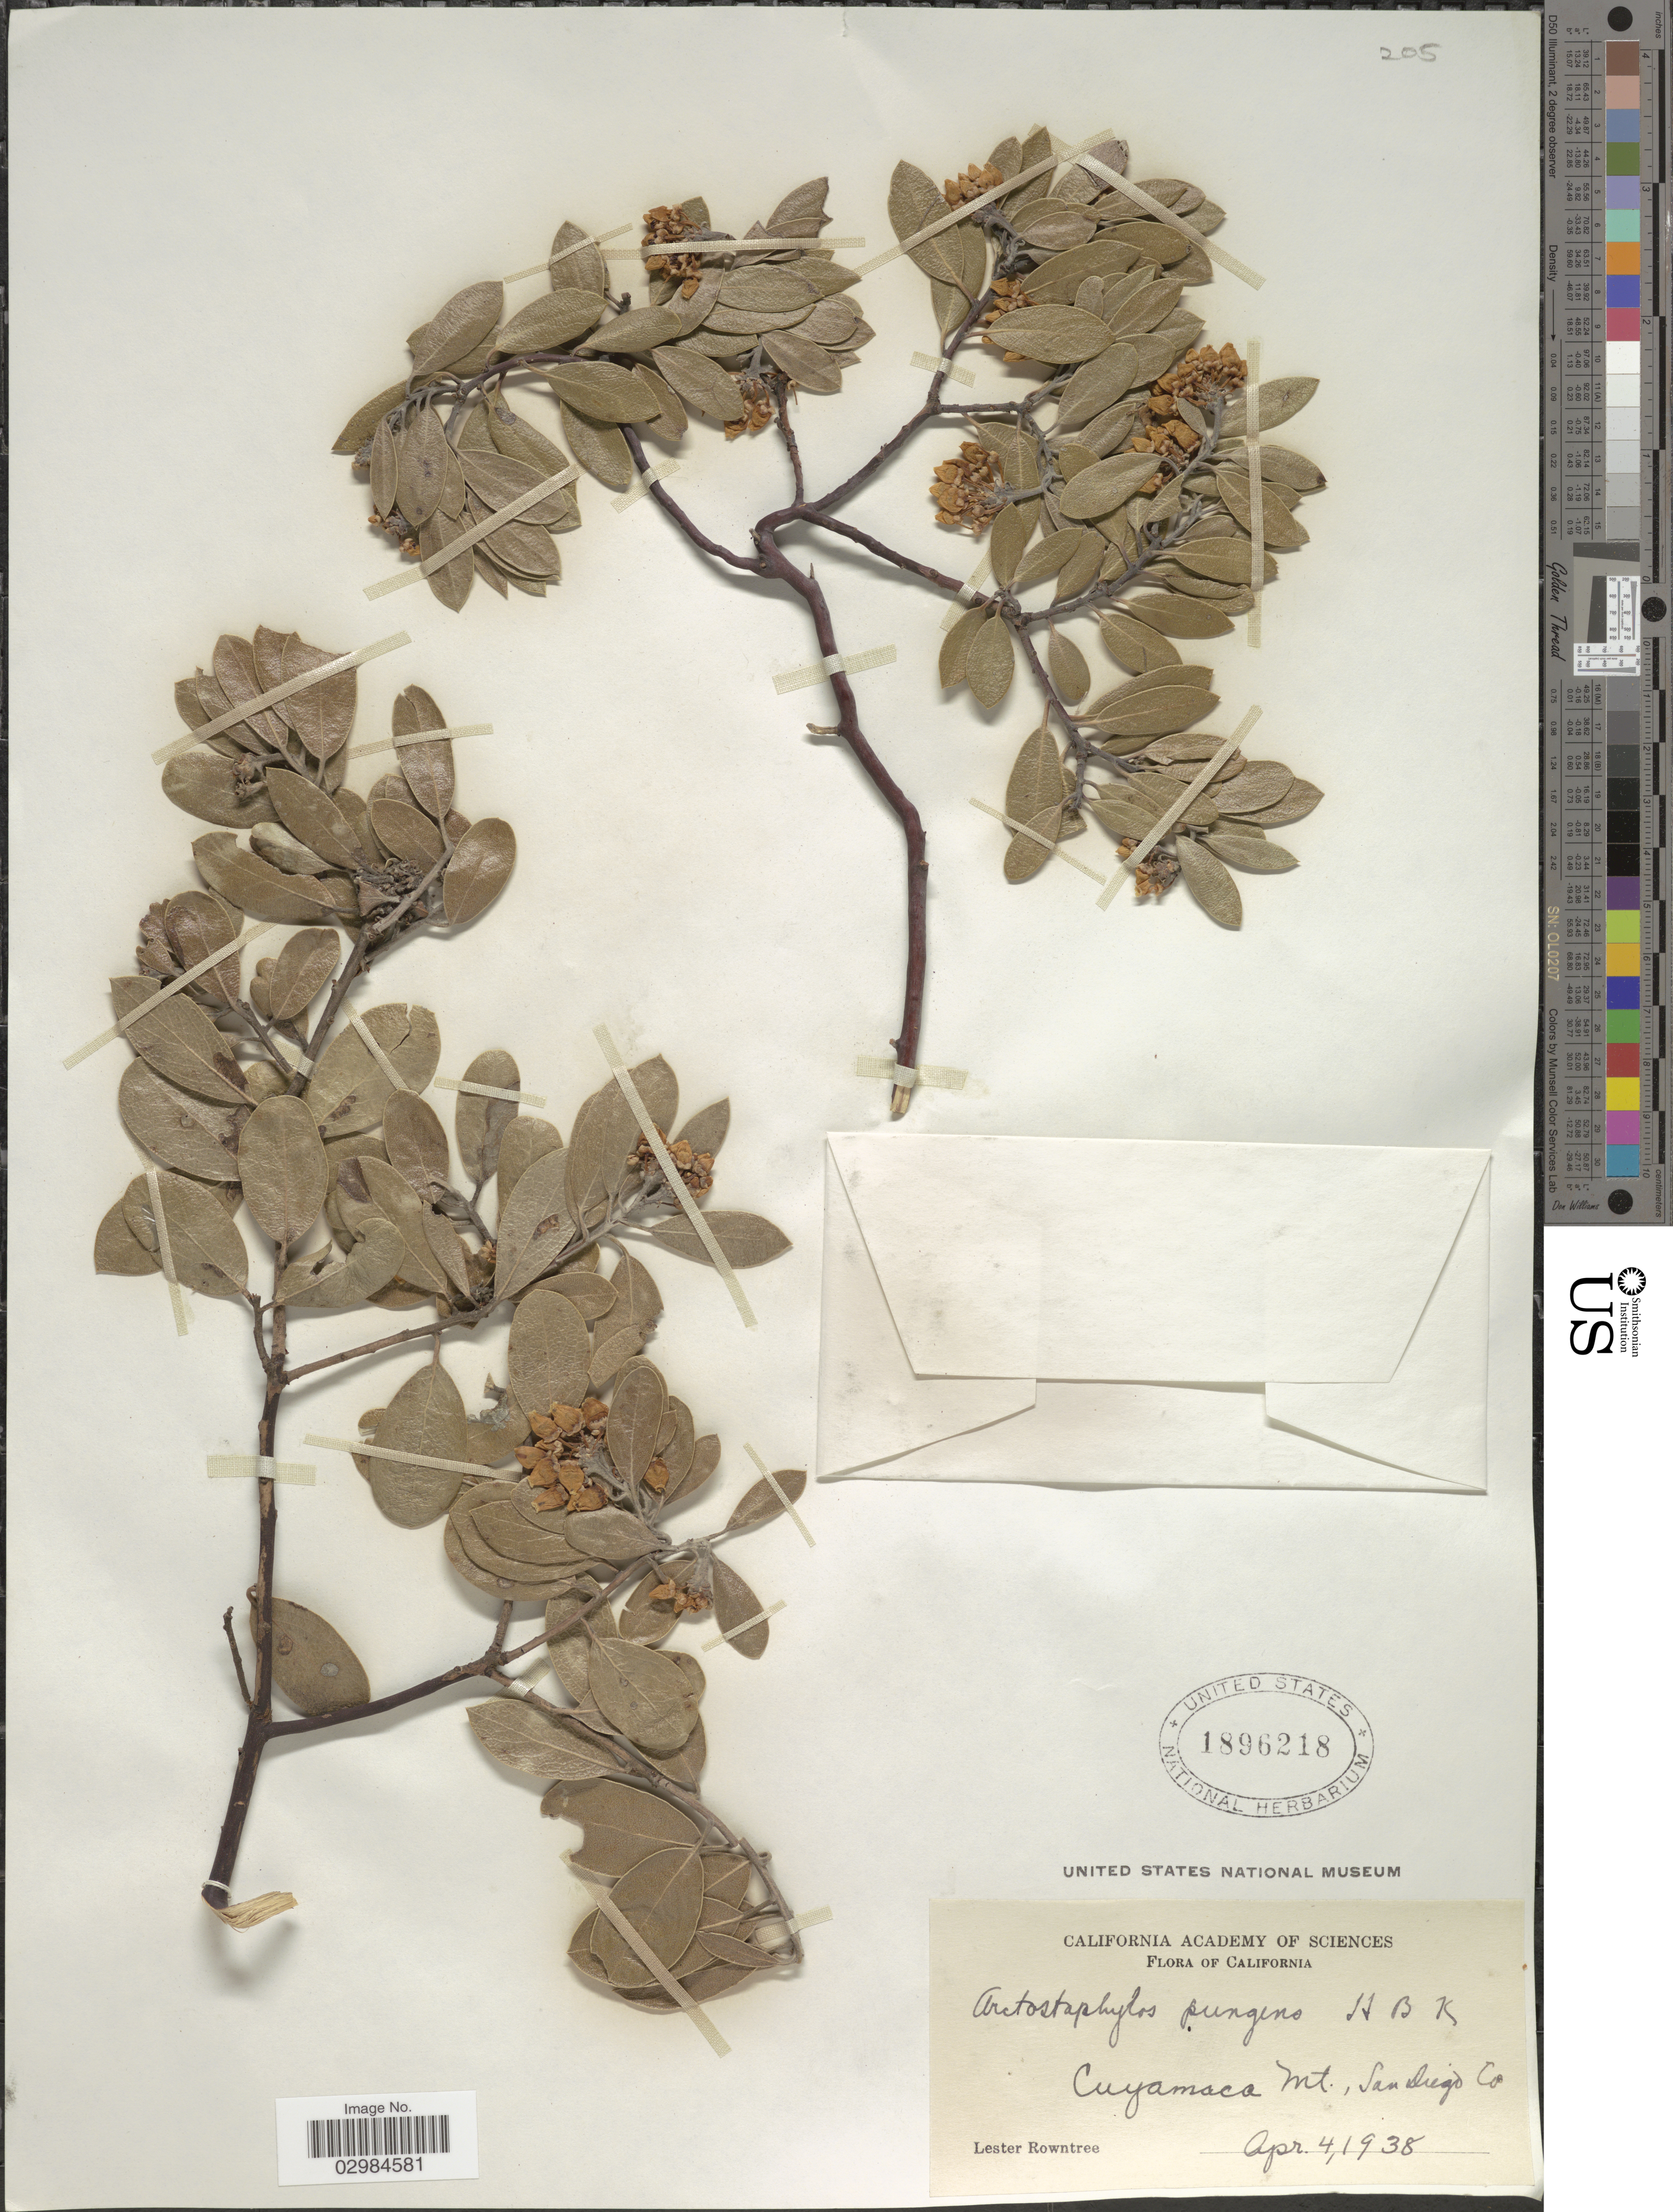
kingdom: Plantae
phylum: Tracheophyta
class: Magnoliopsida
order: Ericales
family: Ericaceae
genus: Arctostaphylos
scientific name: Arctostaphylos pungens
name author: Kunth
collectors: L. Rowntree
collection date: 1938-04-04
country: United States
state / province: California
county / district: San Diego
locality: Cuyamaca Mt., San Diego Co.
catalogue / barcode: US 1896218